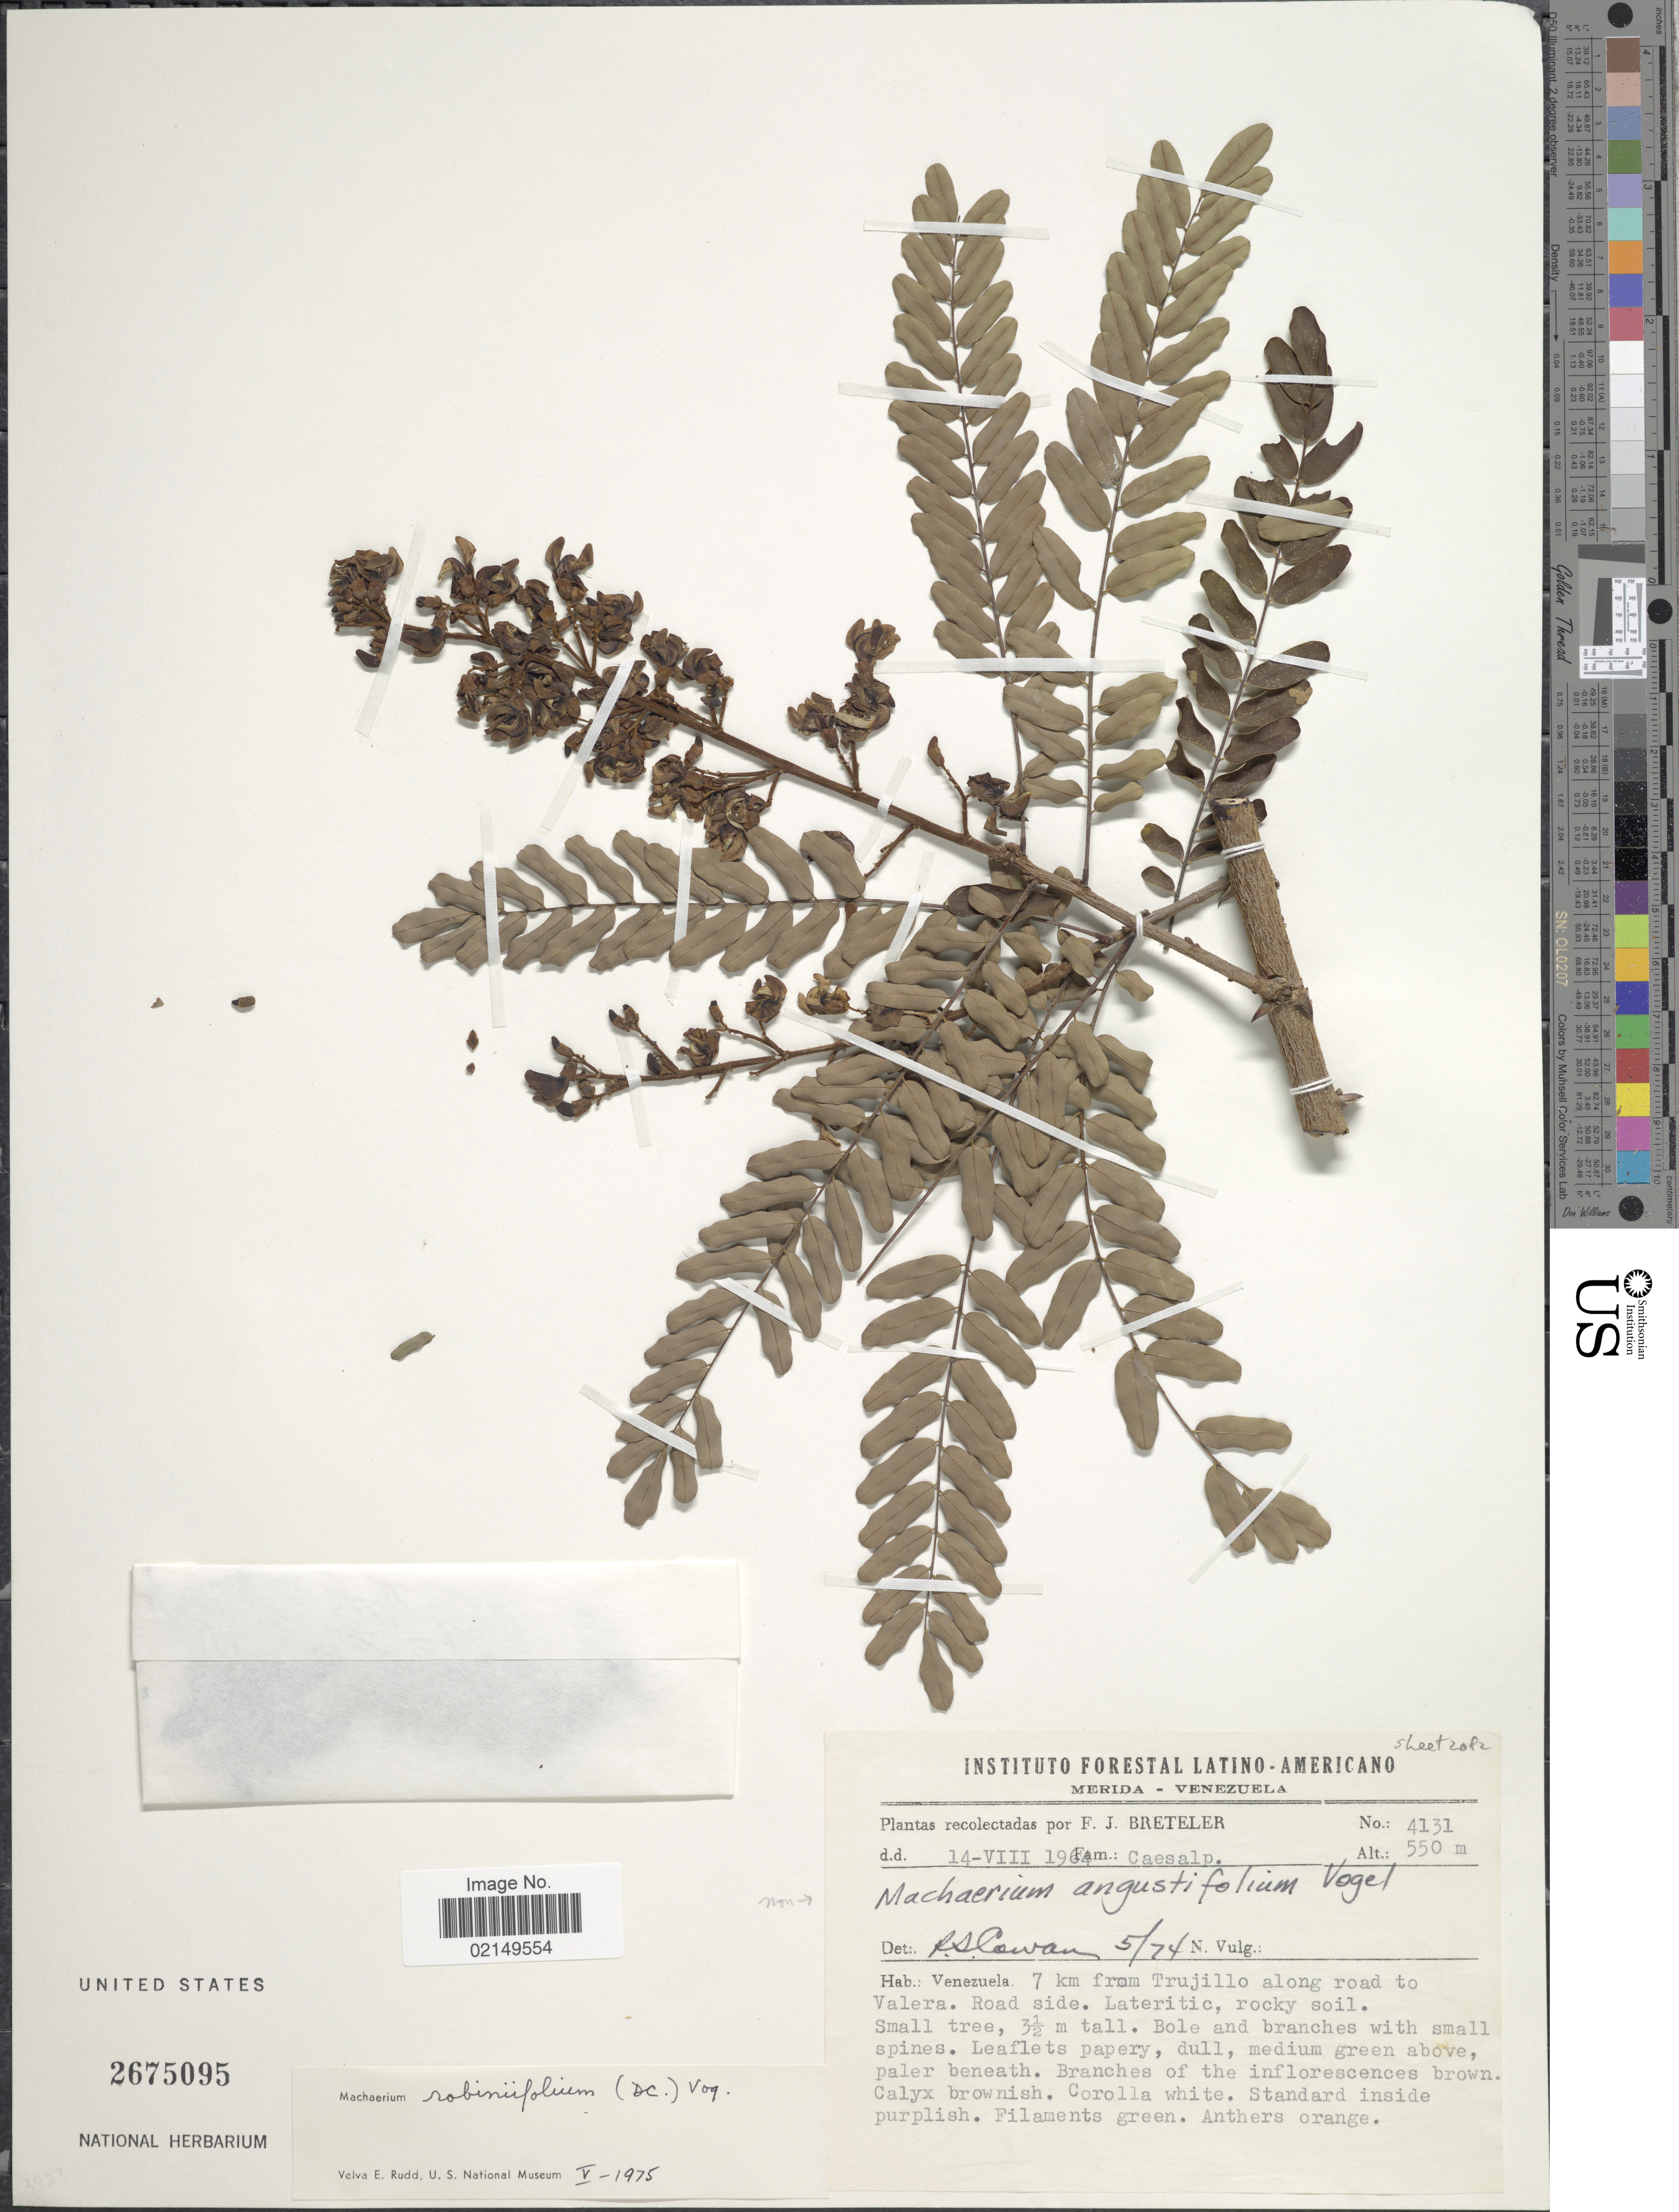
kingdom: Plantae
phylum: Tracheophyta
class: Magnoliopsida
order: Fabales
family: Fabaceae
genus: Machaerium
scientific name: Machaerium robinifolium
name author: (DC.) Vogel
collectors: F. J. Breteler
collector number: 4131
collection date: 1964-08-14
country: Venezuela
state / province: Mérida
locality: Merida, Venezuela, 7 km from Trujillo along road to Valera, Roadside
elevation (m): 550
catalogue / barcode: US 2675095